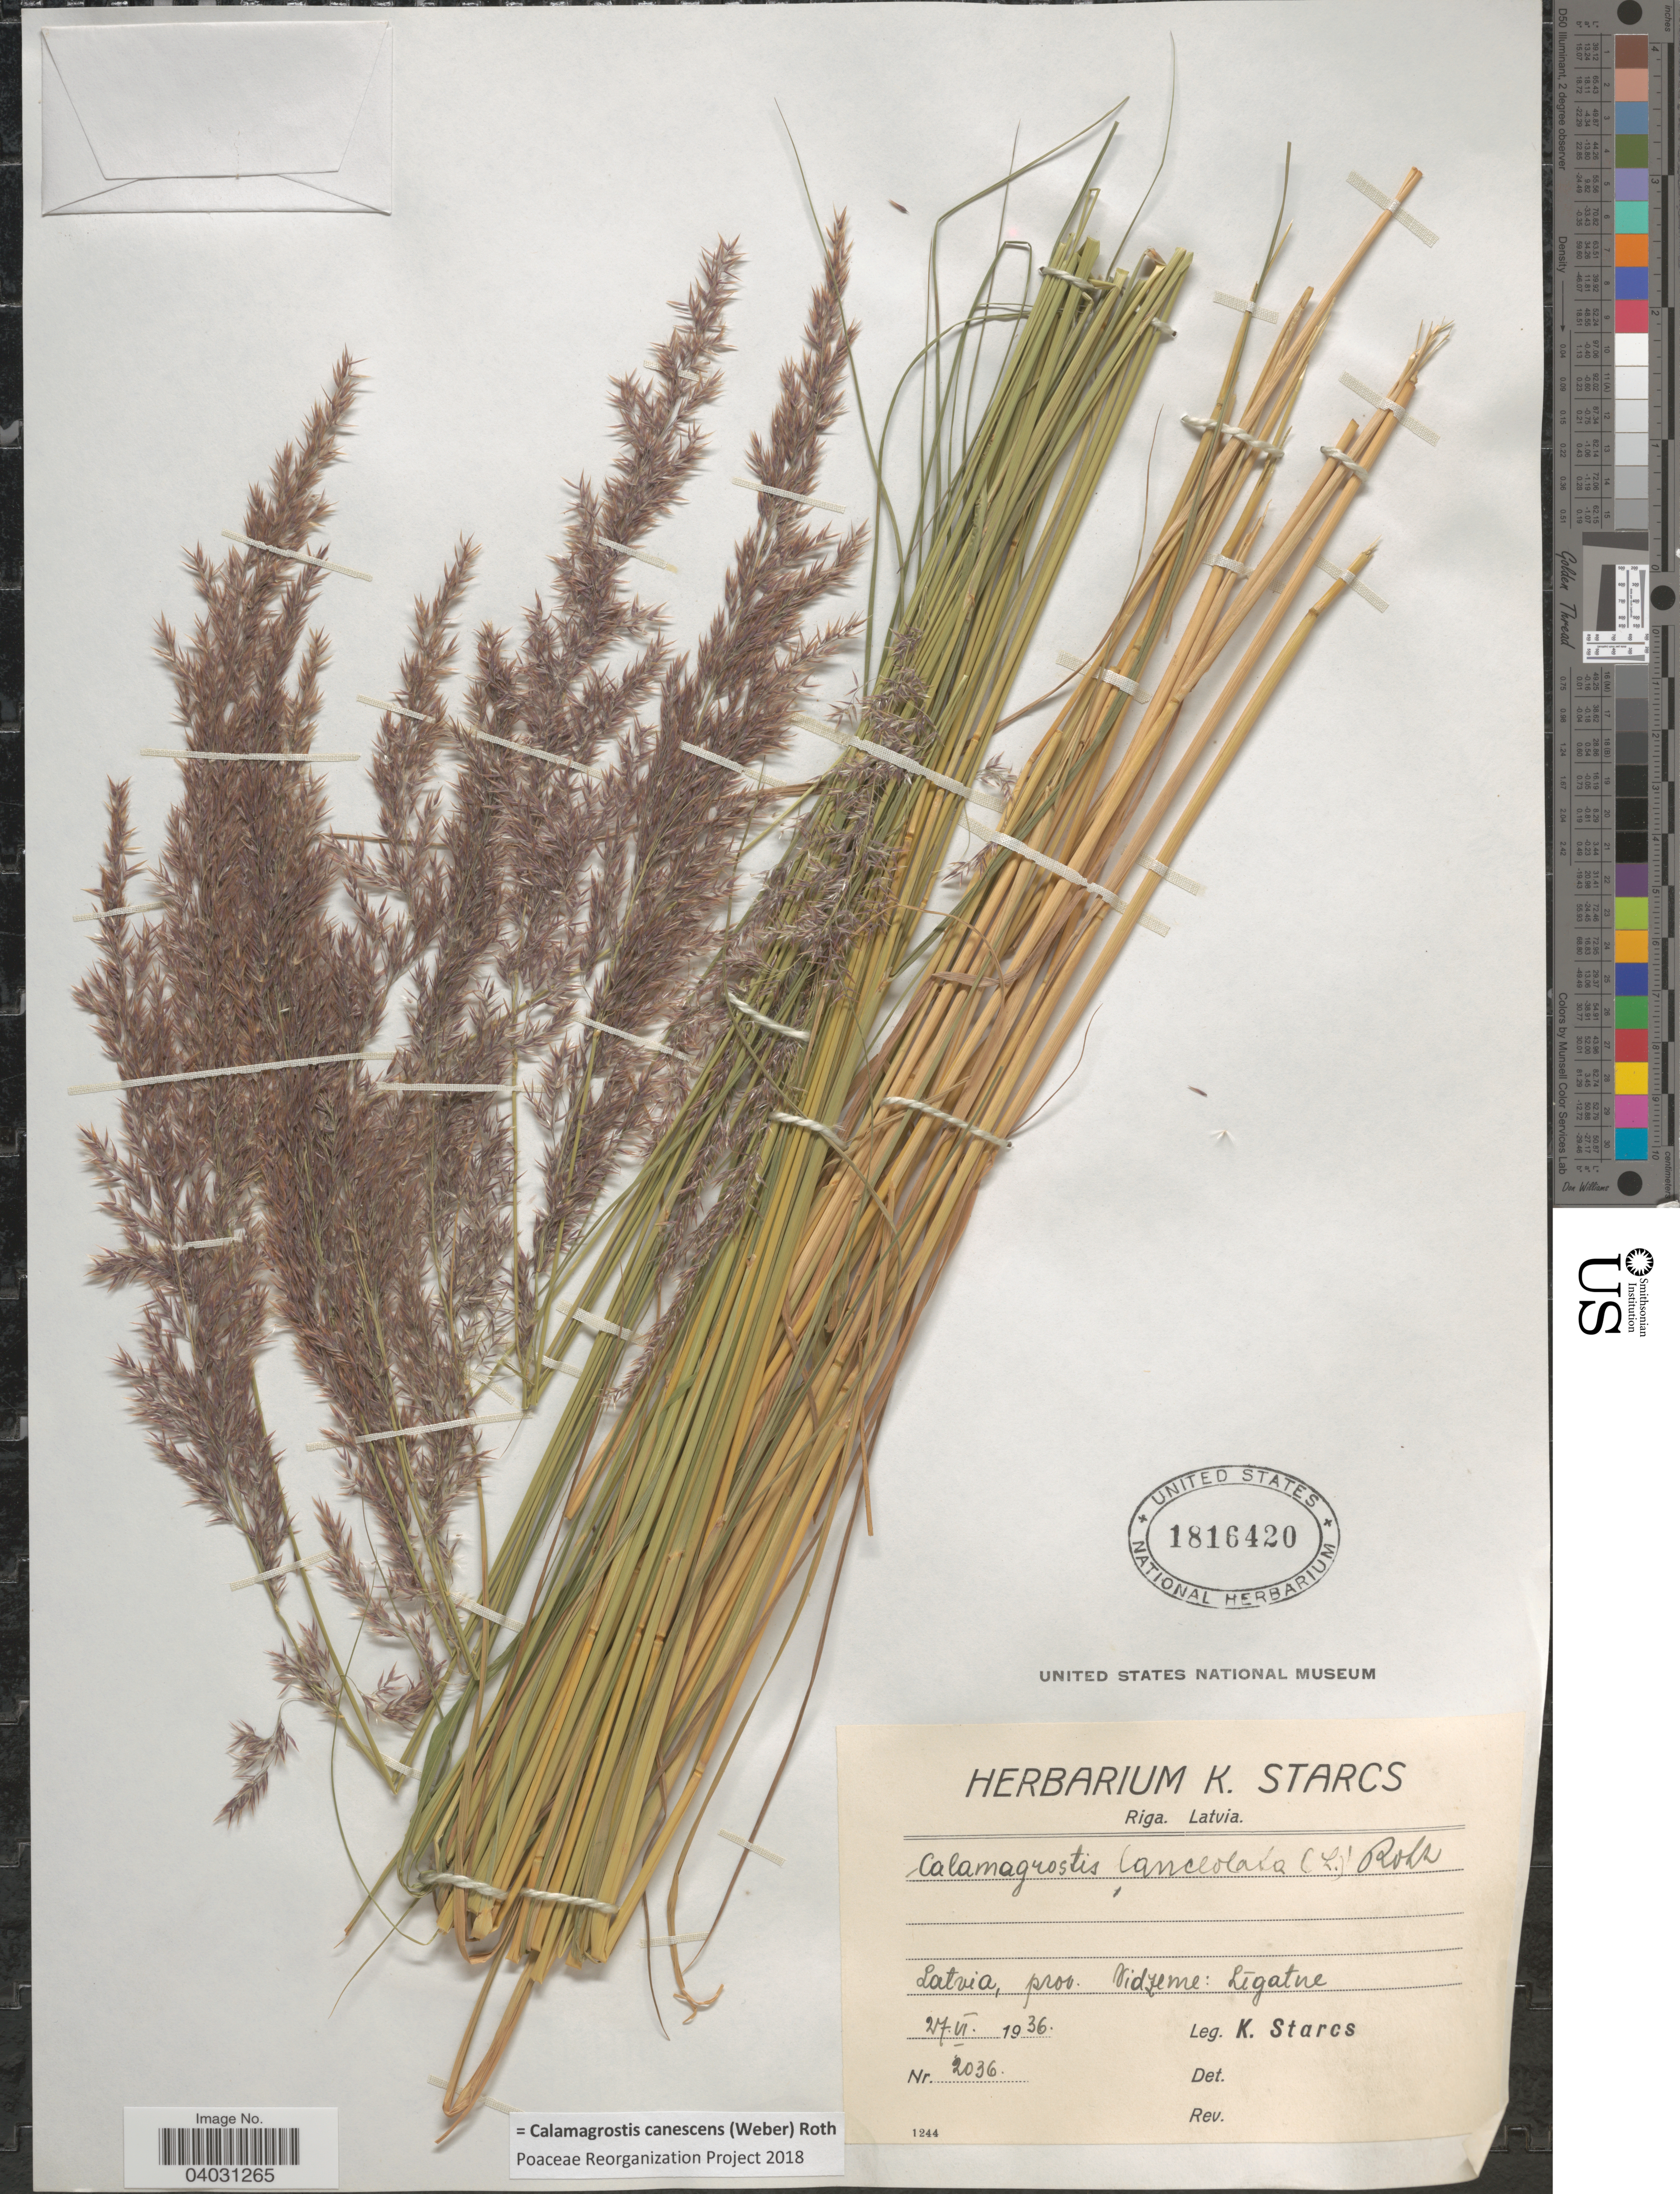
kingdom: Plantae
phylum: Tracheophyta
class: Liliopsida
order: Poales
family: Poaceae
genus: Calamagrostis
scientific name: Calamagrostis canescens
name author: (G.H. Weber) Roth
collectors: K. Starcs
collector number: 2036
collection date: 1936-06-27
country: Latvia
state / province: Līgatnes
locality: Prov. Vidzeme: Lígatne.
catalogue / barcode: US 1916420